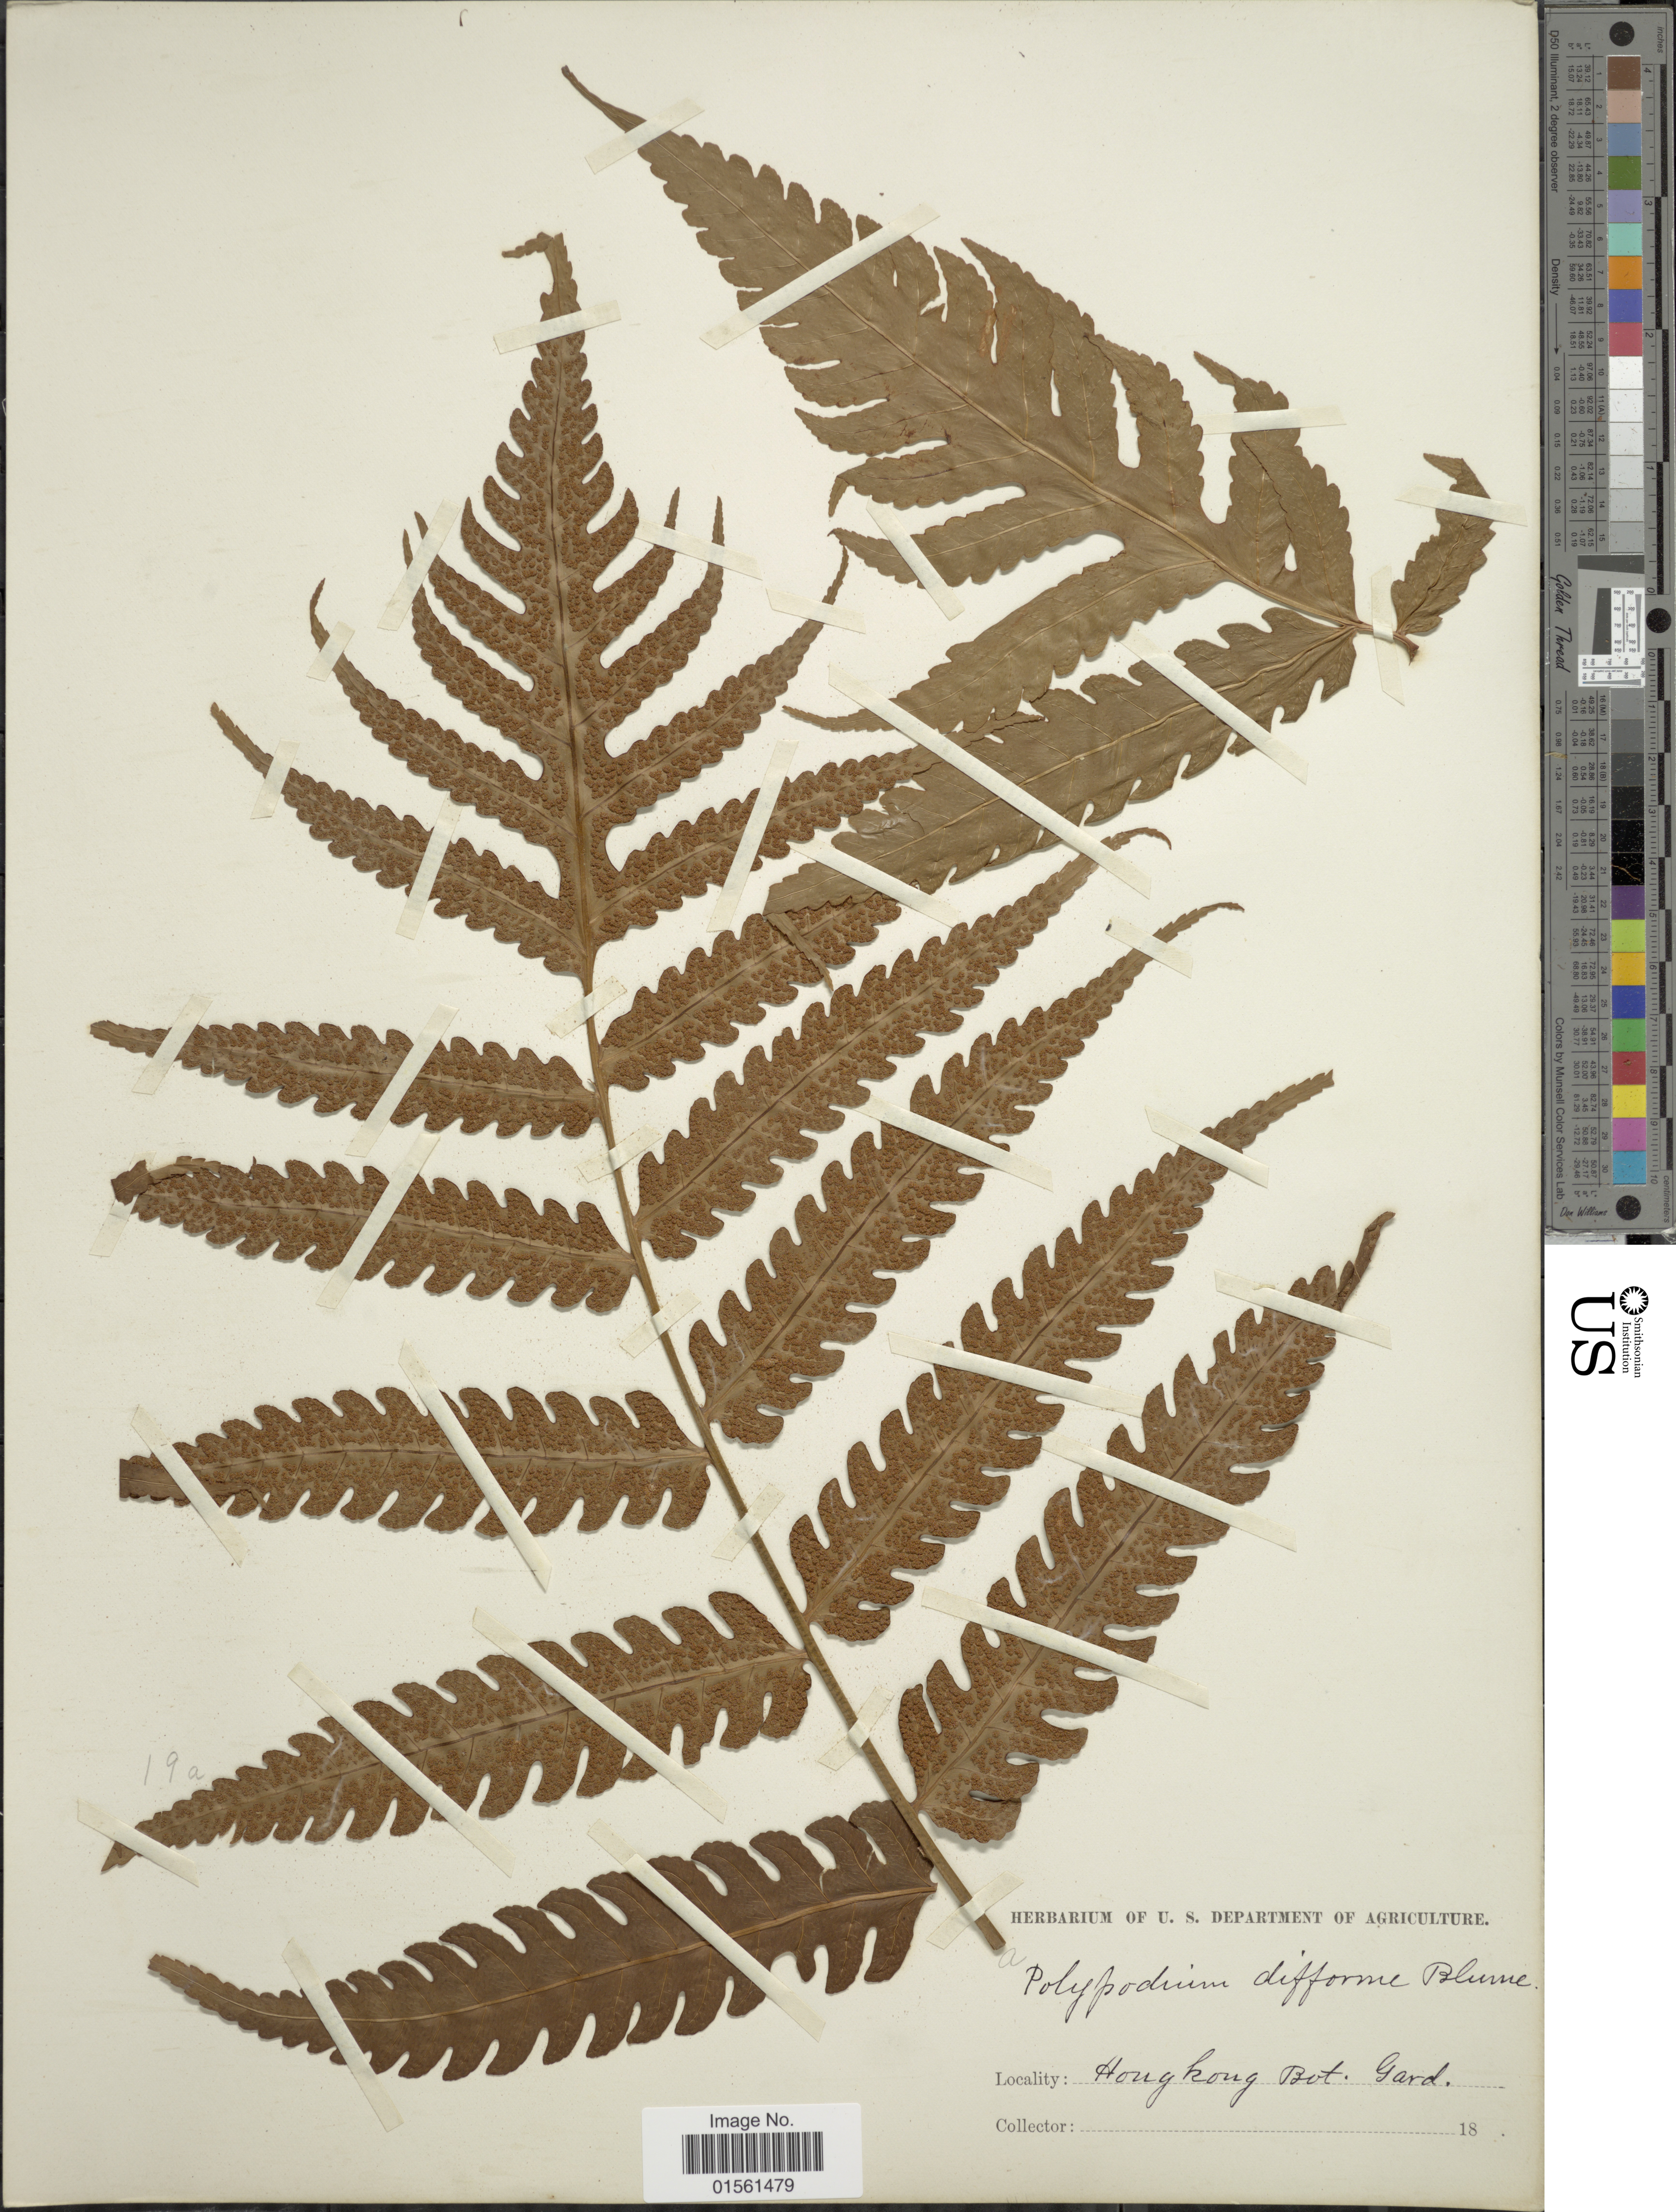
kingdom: Plantae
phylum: Tracheophyta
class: Polypodiopsida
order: Polypodiales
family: Dryopteridaceae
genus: Pleocnemia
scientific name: Pleocnemia irregularis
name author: (C. Presl) Holttum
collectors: Facchini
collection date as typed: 18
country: China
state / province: Hong Kong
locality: Honk Kong Bot. Gard.